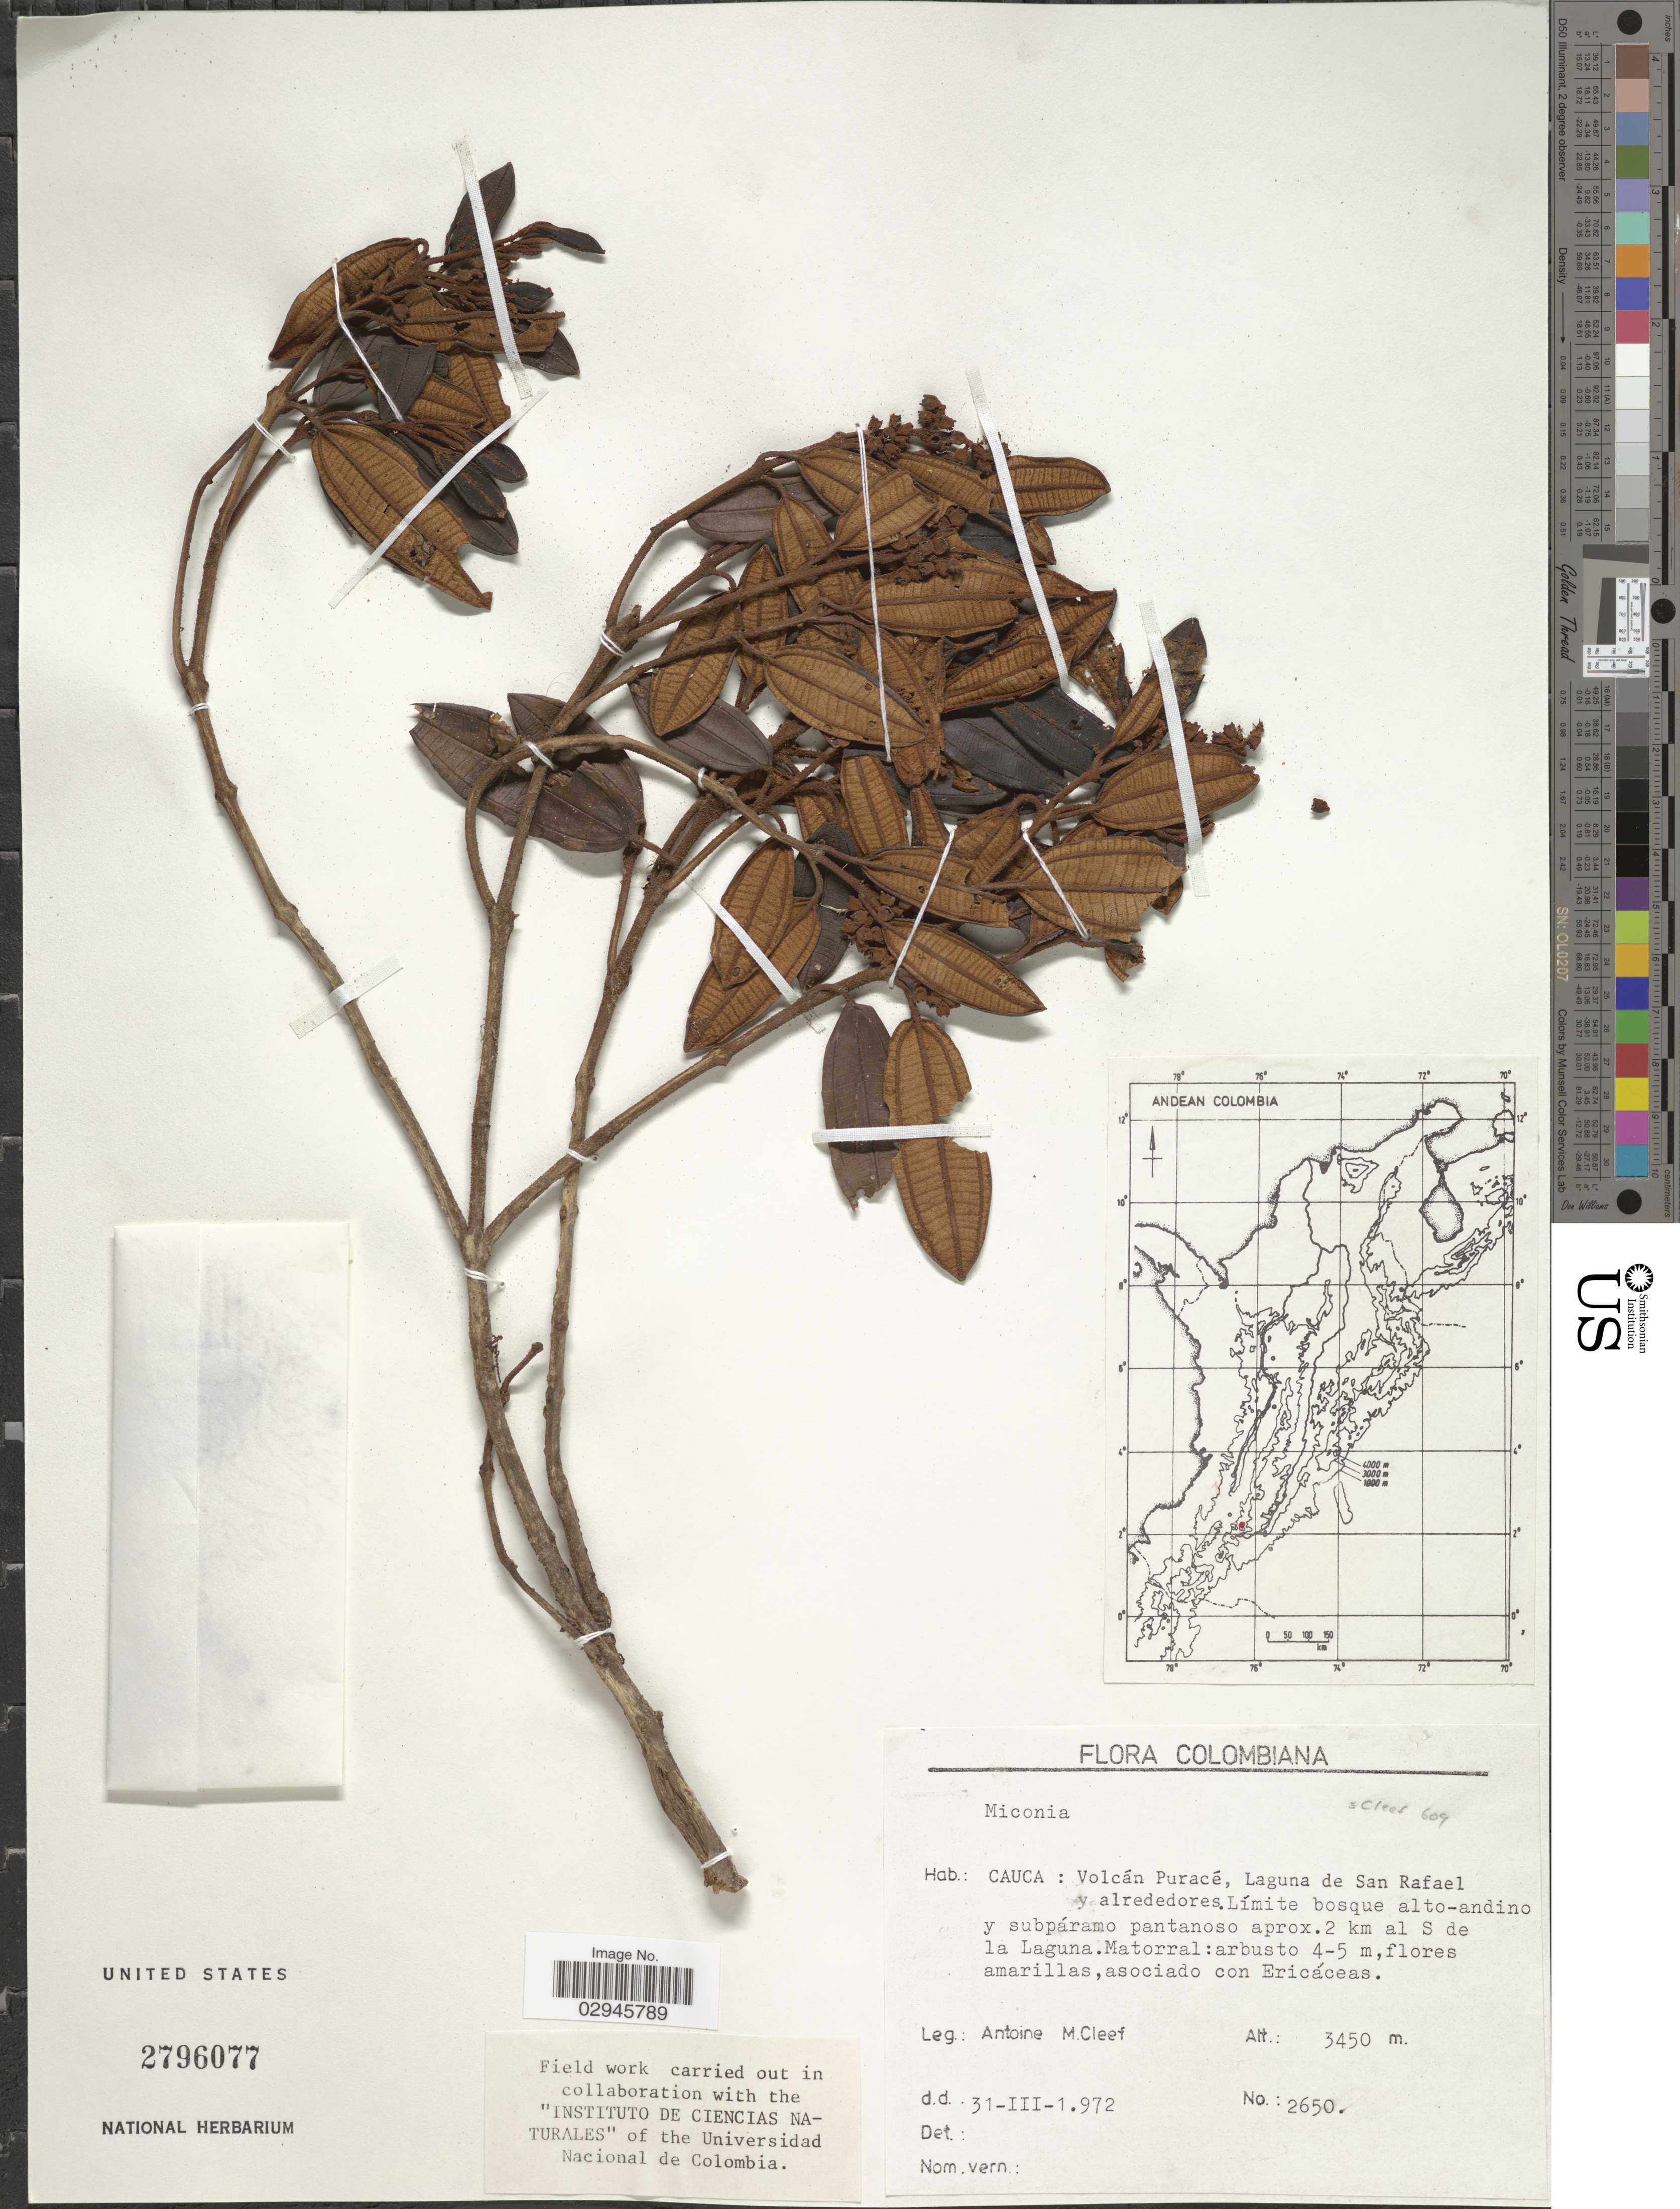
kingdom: Plantae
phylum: Tracheophyta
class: Magnoliopsida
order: Myrtales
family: Melastomataceae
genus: Miconia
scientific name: Miconia sp.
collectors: A. M. Cleef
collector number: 2650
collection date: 1972-03-31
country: Colombia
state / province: Cauca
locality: Volcán Puracé, Laguna de San Rafael y alrededores. Límite bosque alto-andino y subpáramo pantanoso aprox. 2 km al S de la Laguna.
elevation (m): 3450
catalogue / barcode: US 2796077